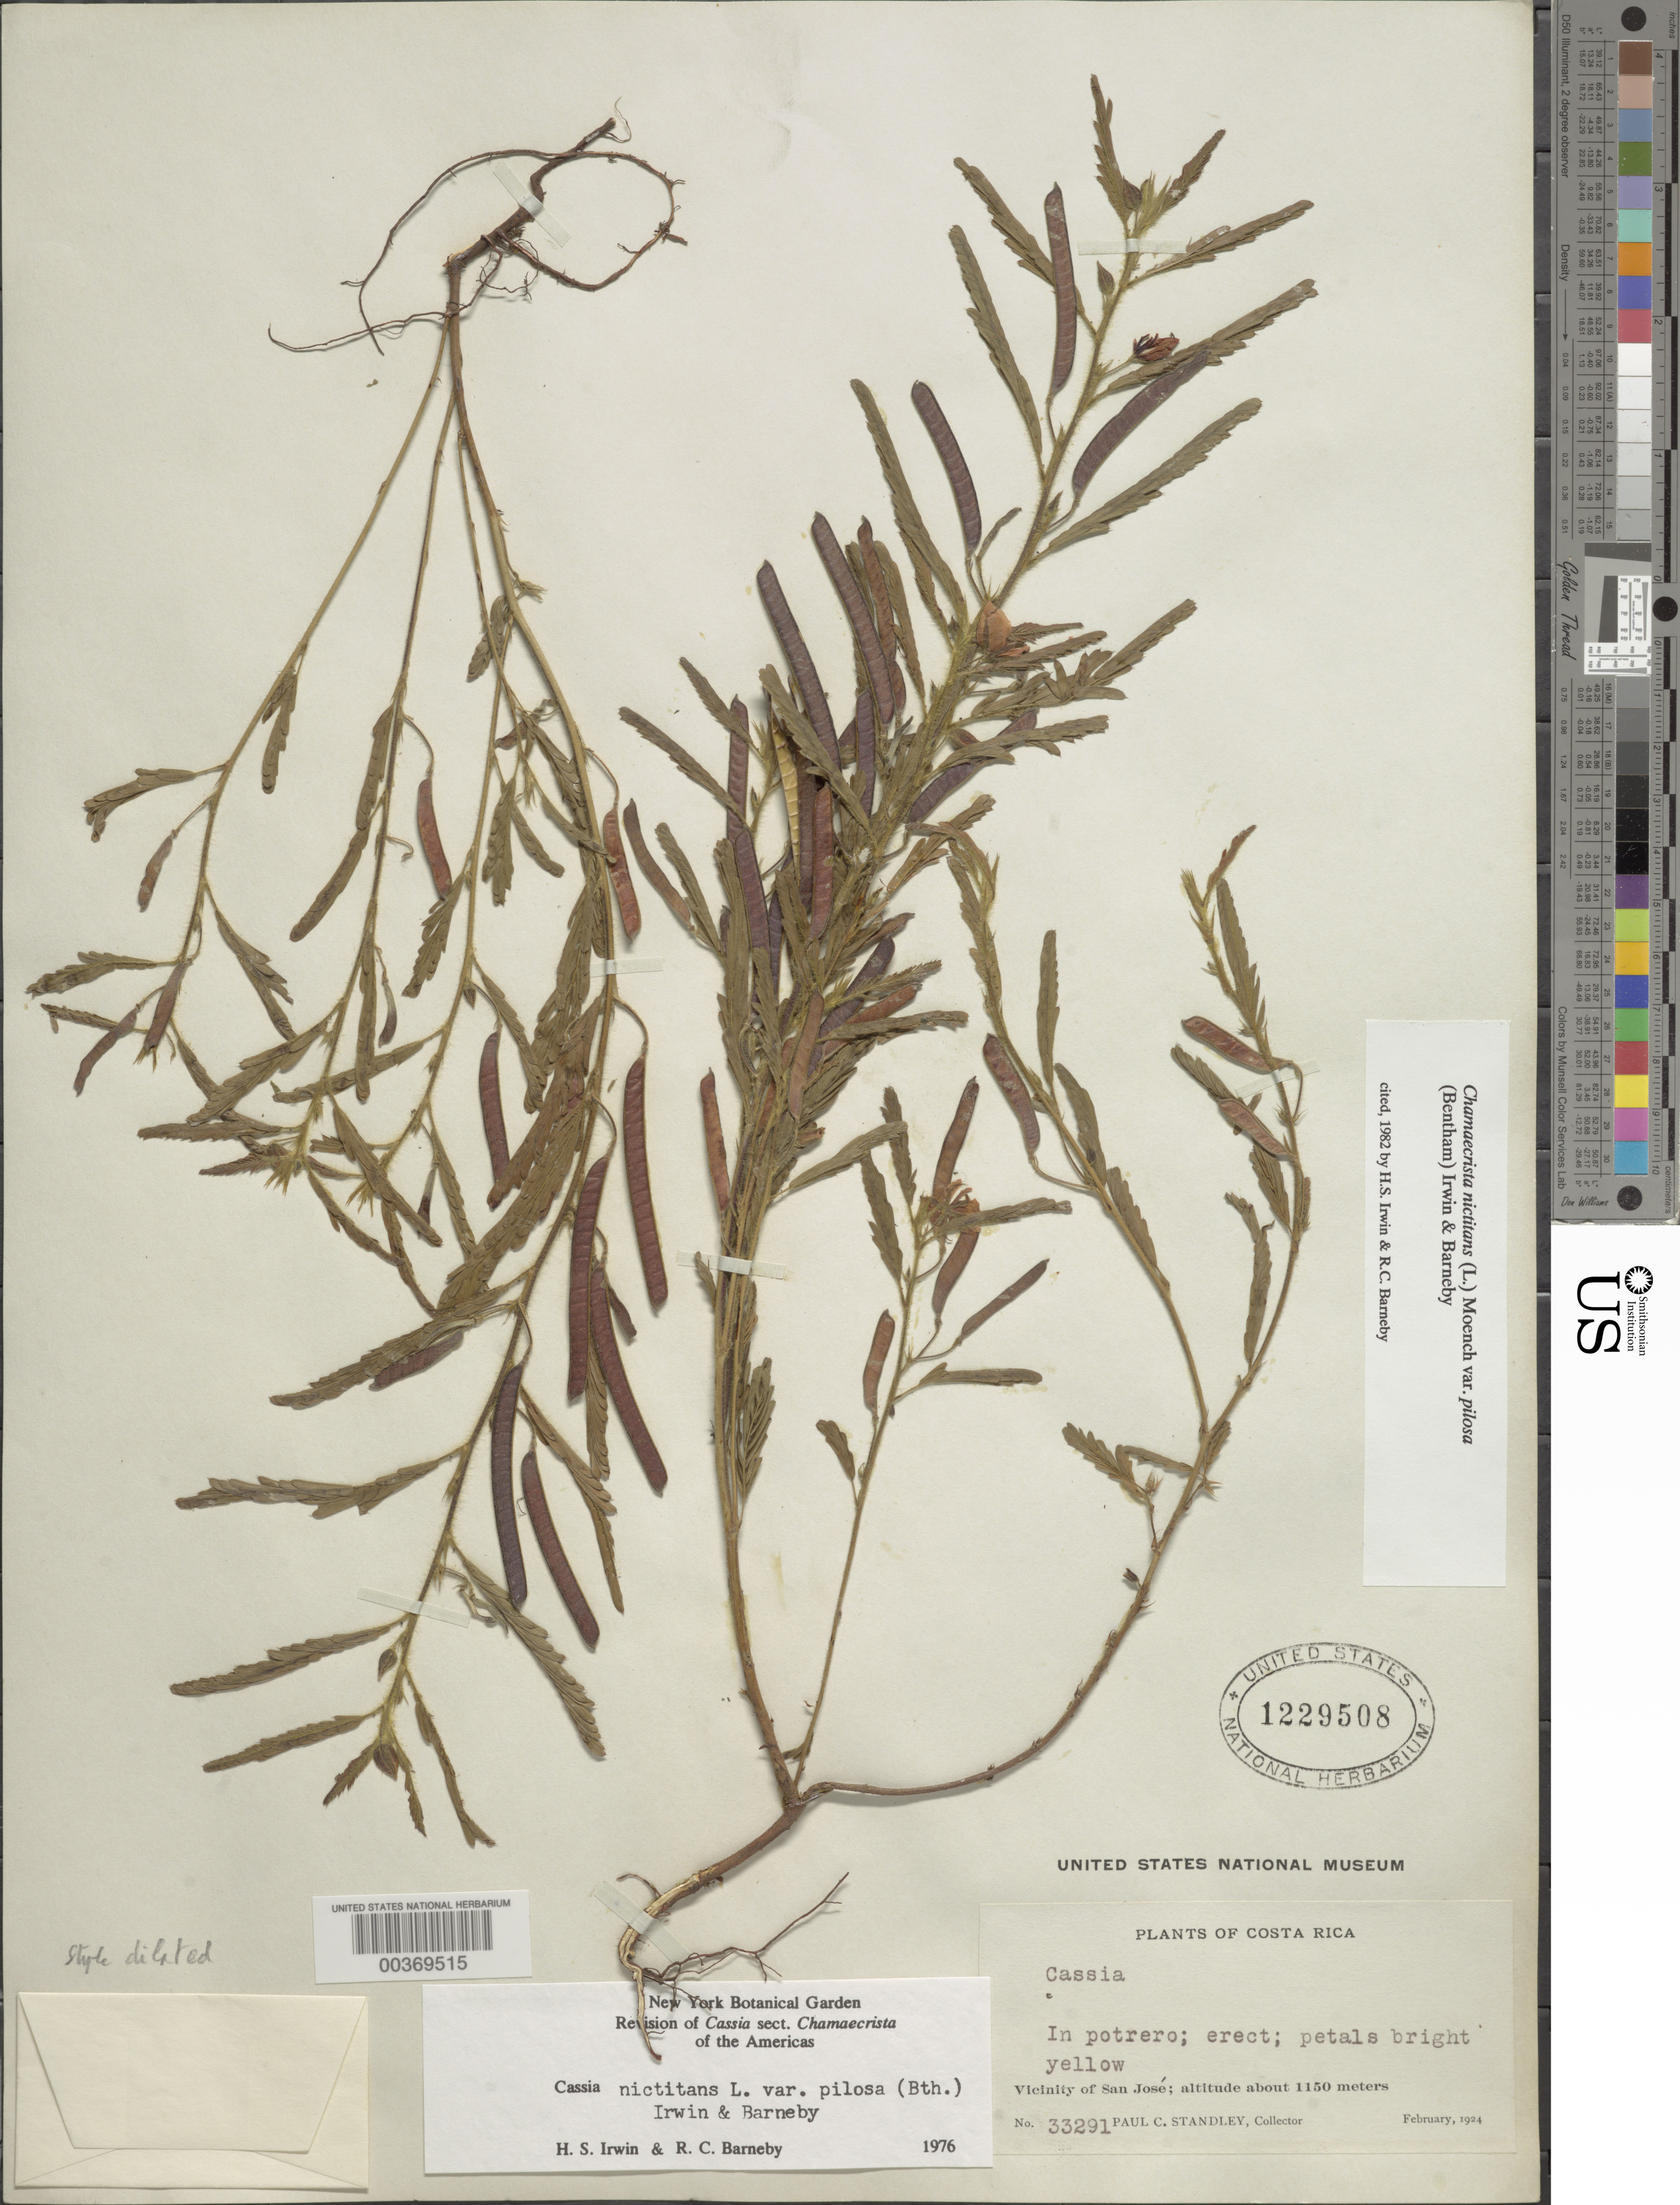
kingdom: Plantae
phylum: Tracheophyta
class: Magnoliopsida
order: Fabales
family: Fabaceae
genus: Chamaecrista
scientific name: Chamaecrista nictitans var. pilosa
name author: (Benth.) H.S. Irwin & Barneby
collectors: P. C. Standley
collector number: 33291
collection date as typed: Feb 1924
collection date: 1924-02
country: Costa Rica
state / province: San José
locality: Vicinity of san jose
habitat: In potrero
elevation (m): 1150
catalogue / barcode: US 1229508